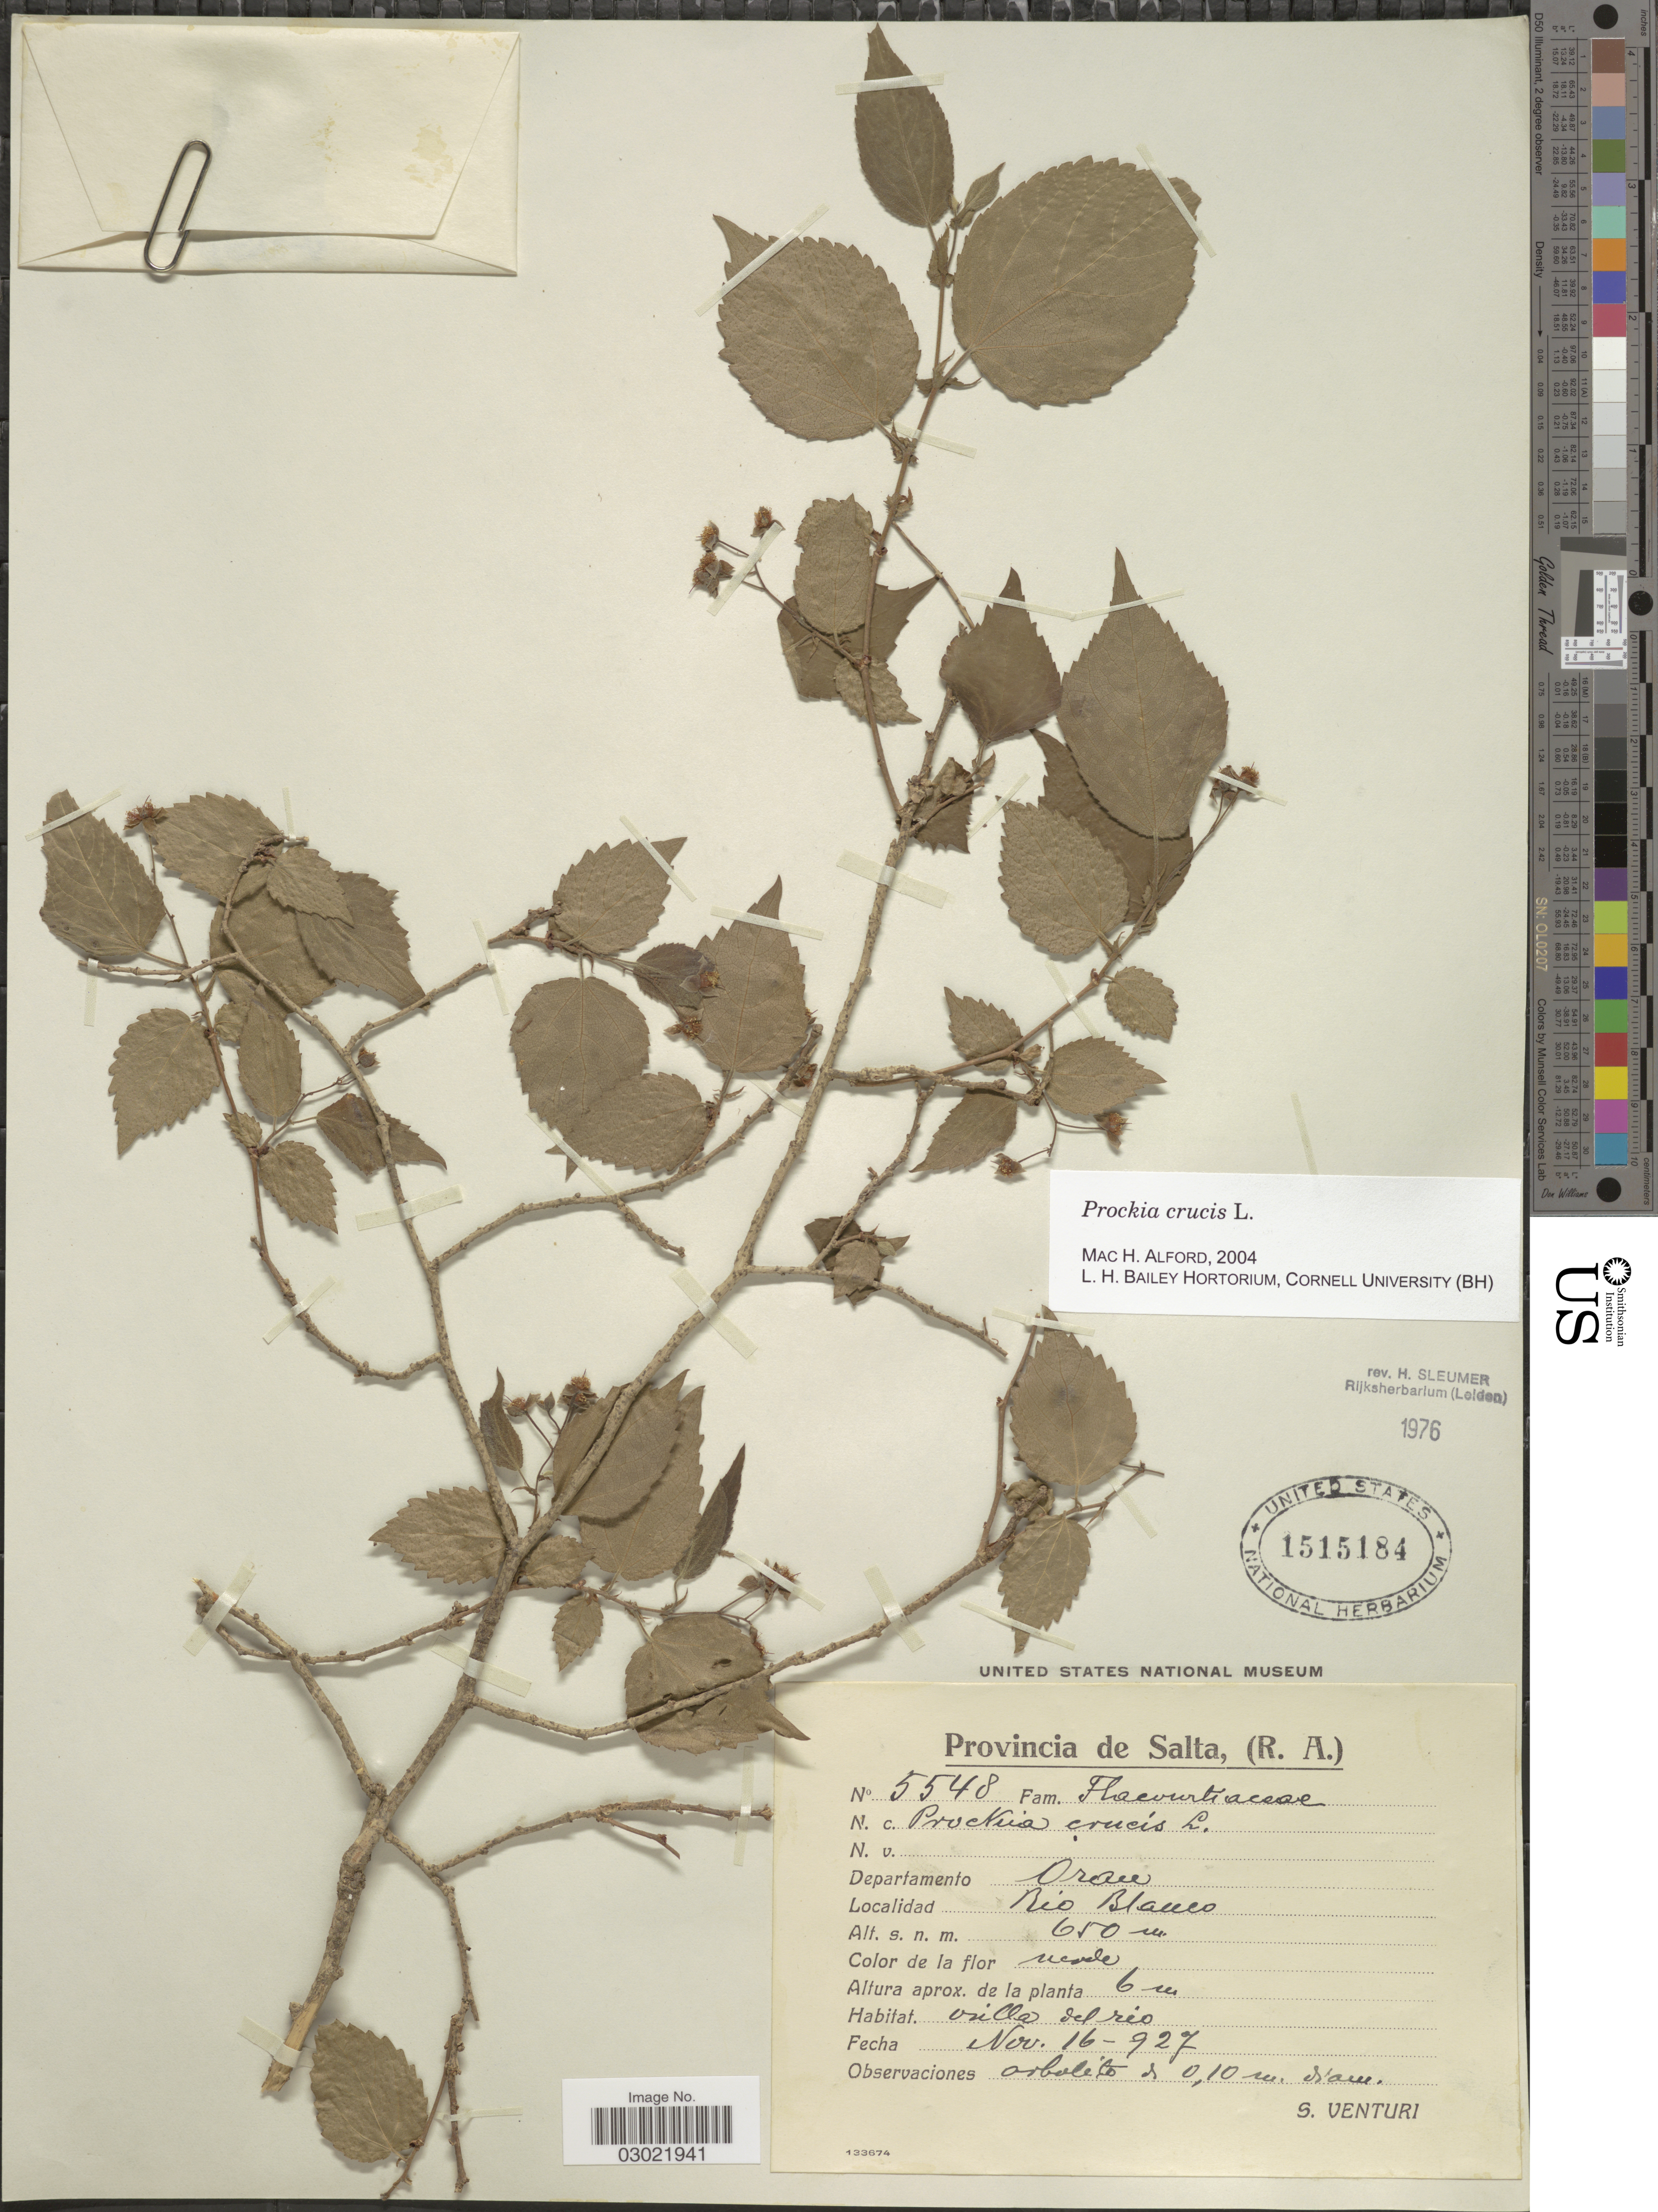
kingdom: Plantae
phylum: Tracheophyta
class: Magnoliopsida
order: Malpighiales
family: Salicaceae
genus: Prockia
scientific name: Prockia crucis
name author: P. Browne ex L.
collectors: S. Venturi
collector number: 5548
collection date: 1927-11-16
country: Argentina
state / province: Salta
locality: (R.A.) Departamento Oran. Rio Blanco.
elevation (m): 650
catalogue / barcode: US 1515184